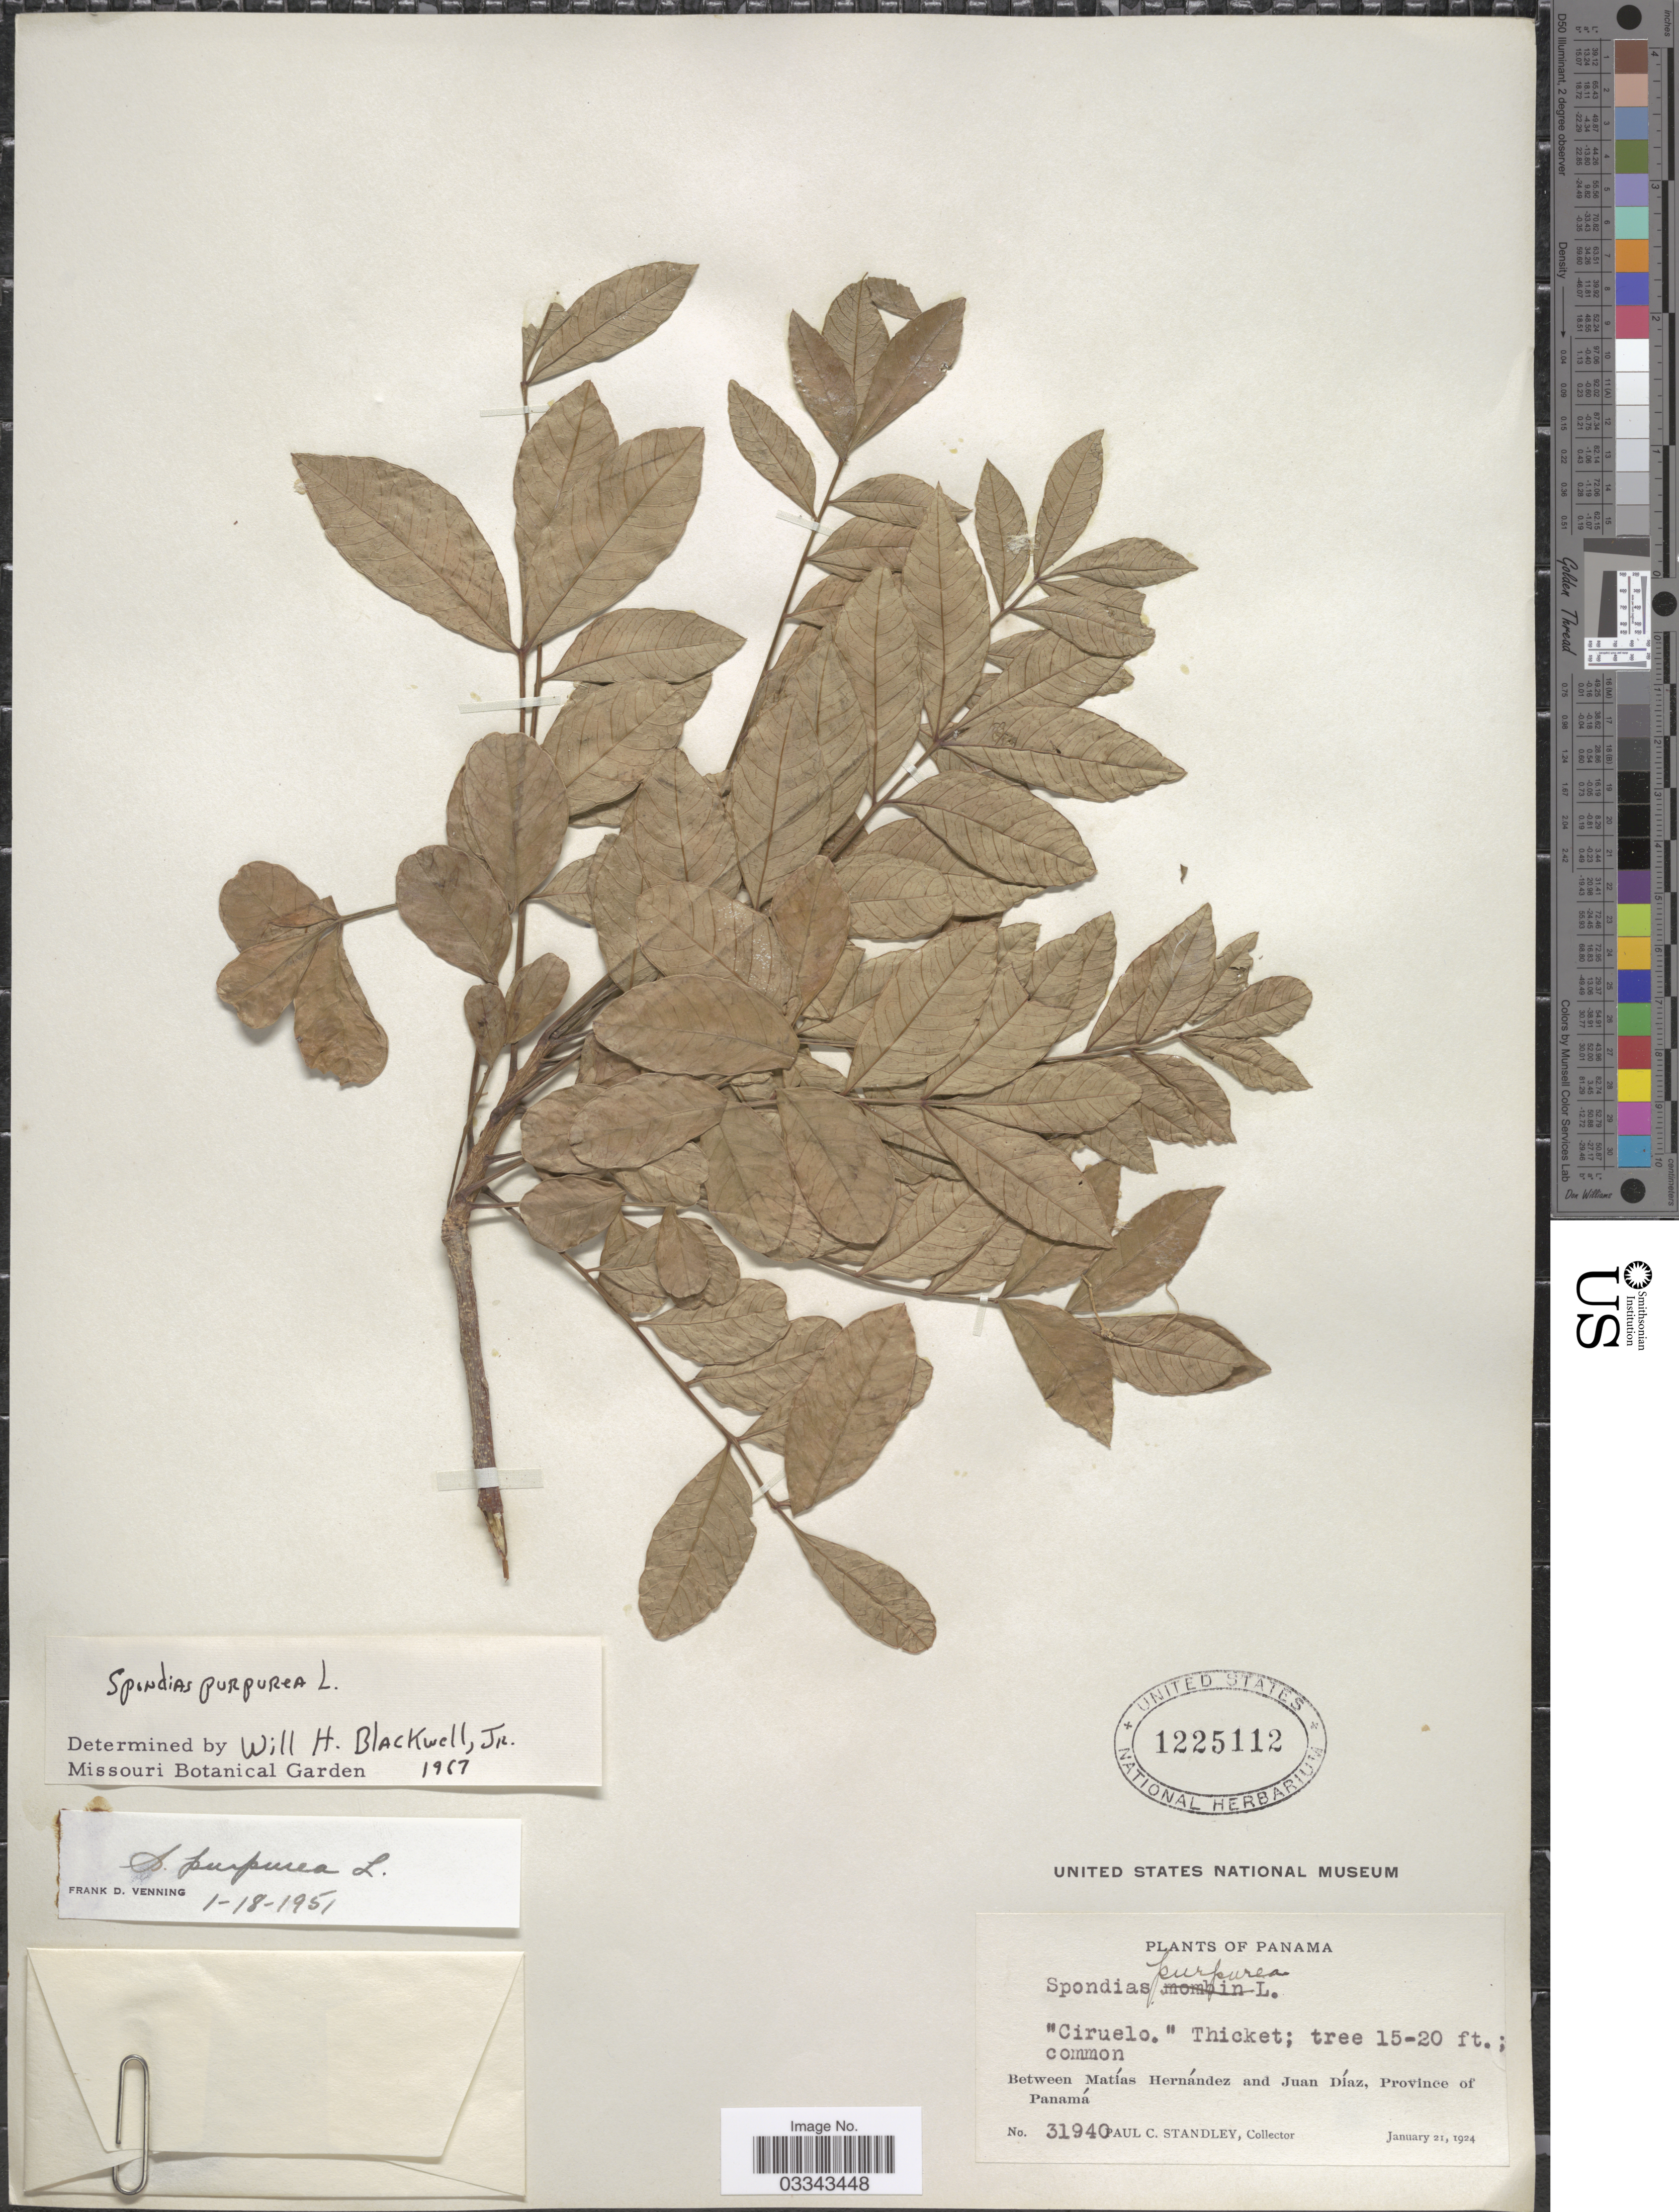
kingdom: Plantae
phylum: Tracheophyta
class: Magnoliopsida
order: Sapindales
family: Anacardiaceae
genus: Spondias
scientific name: Spondias purpurea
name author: L.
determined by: Mitchell, John D.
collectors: P. C. Standley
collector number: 31940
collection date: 1924-01-21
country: Panama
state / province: Panamá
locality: Between Matías Hernández and Juan Díaz.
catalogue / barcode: US 1225112